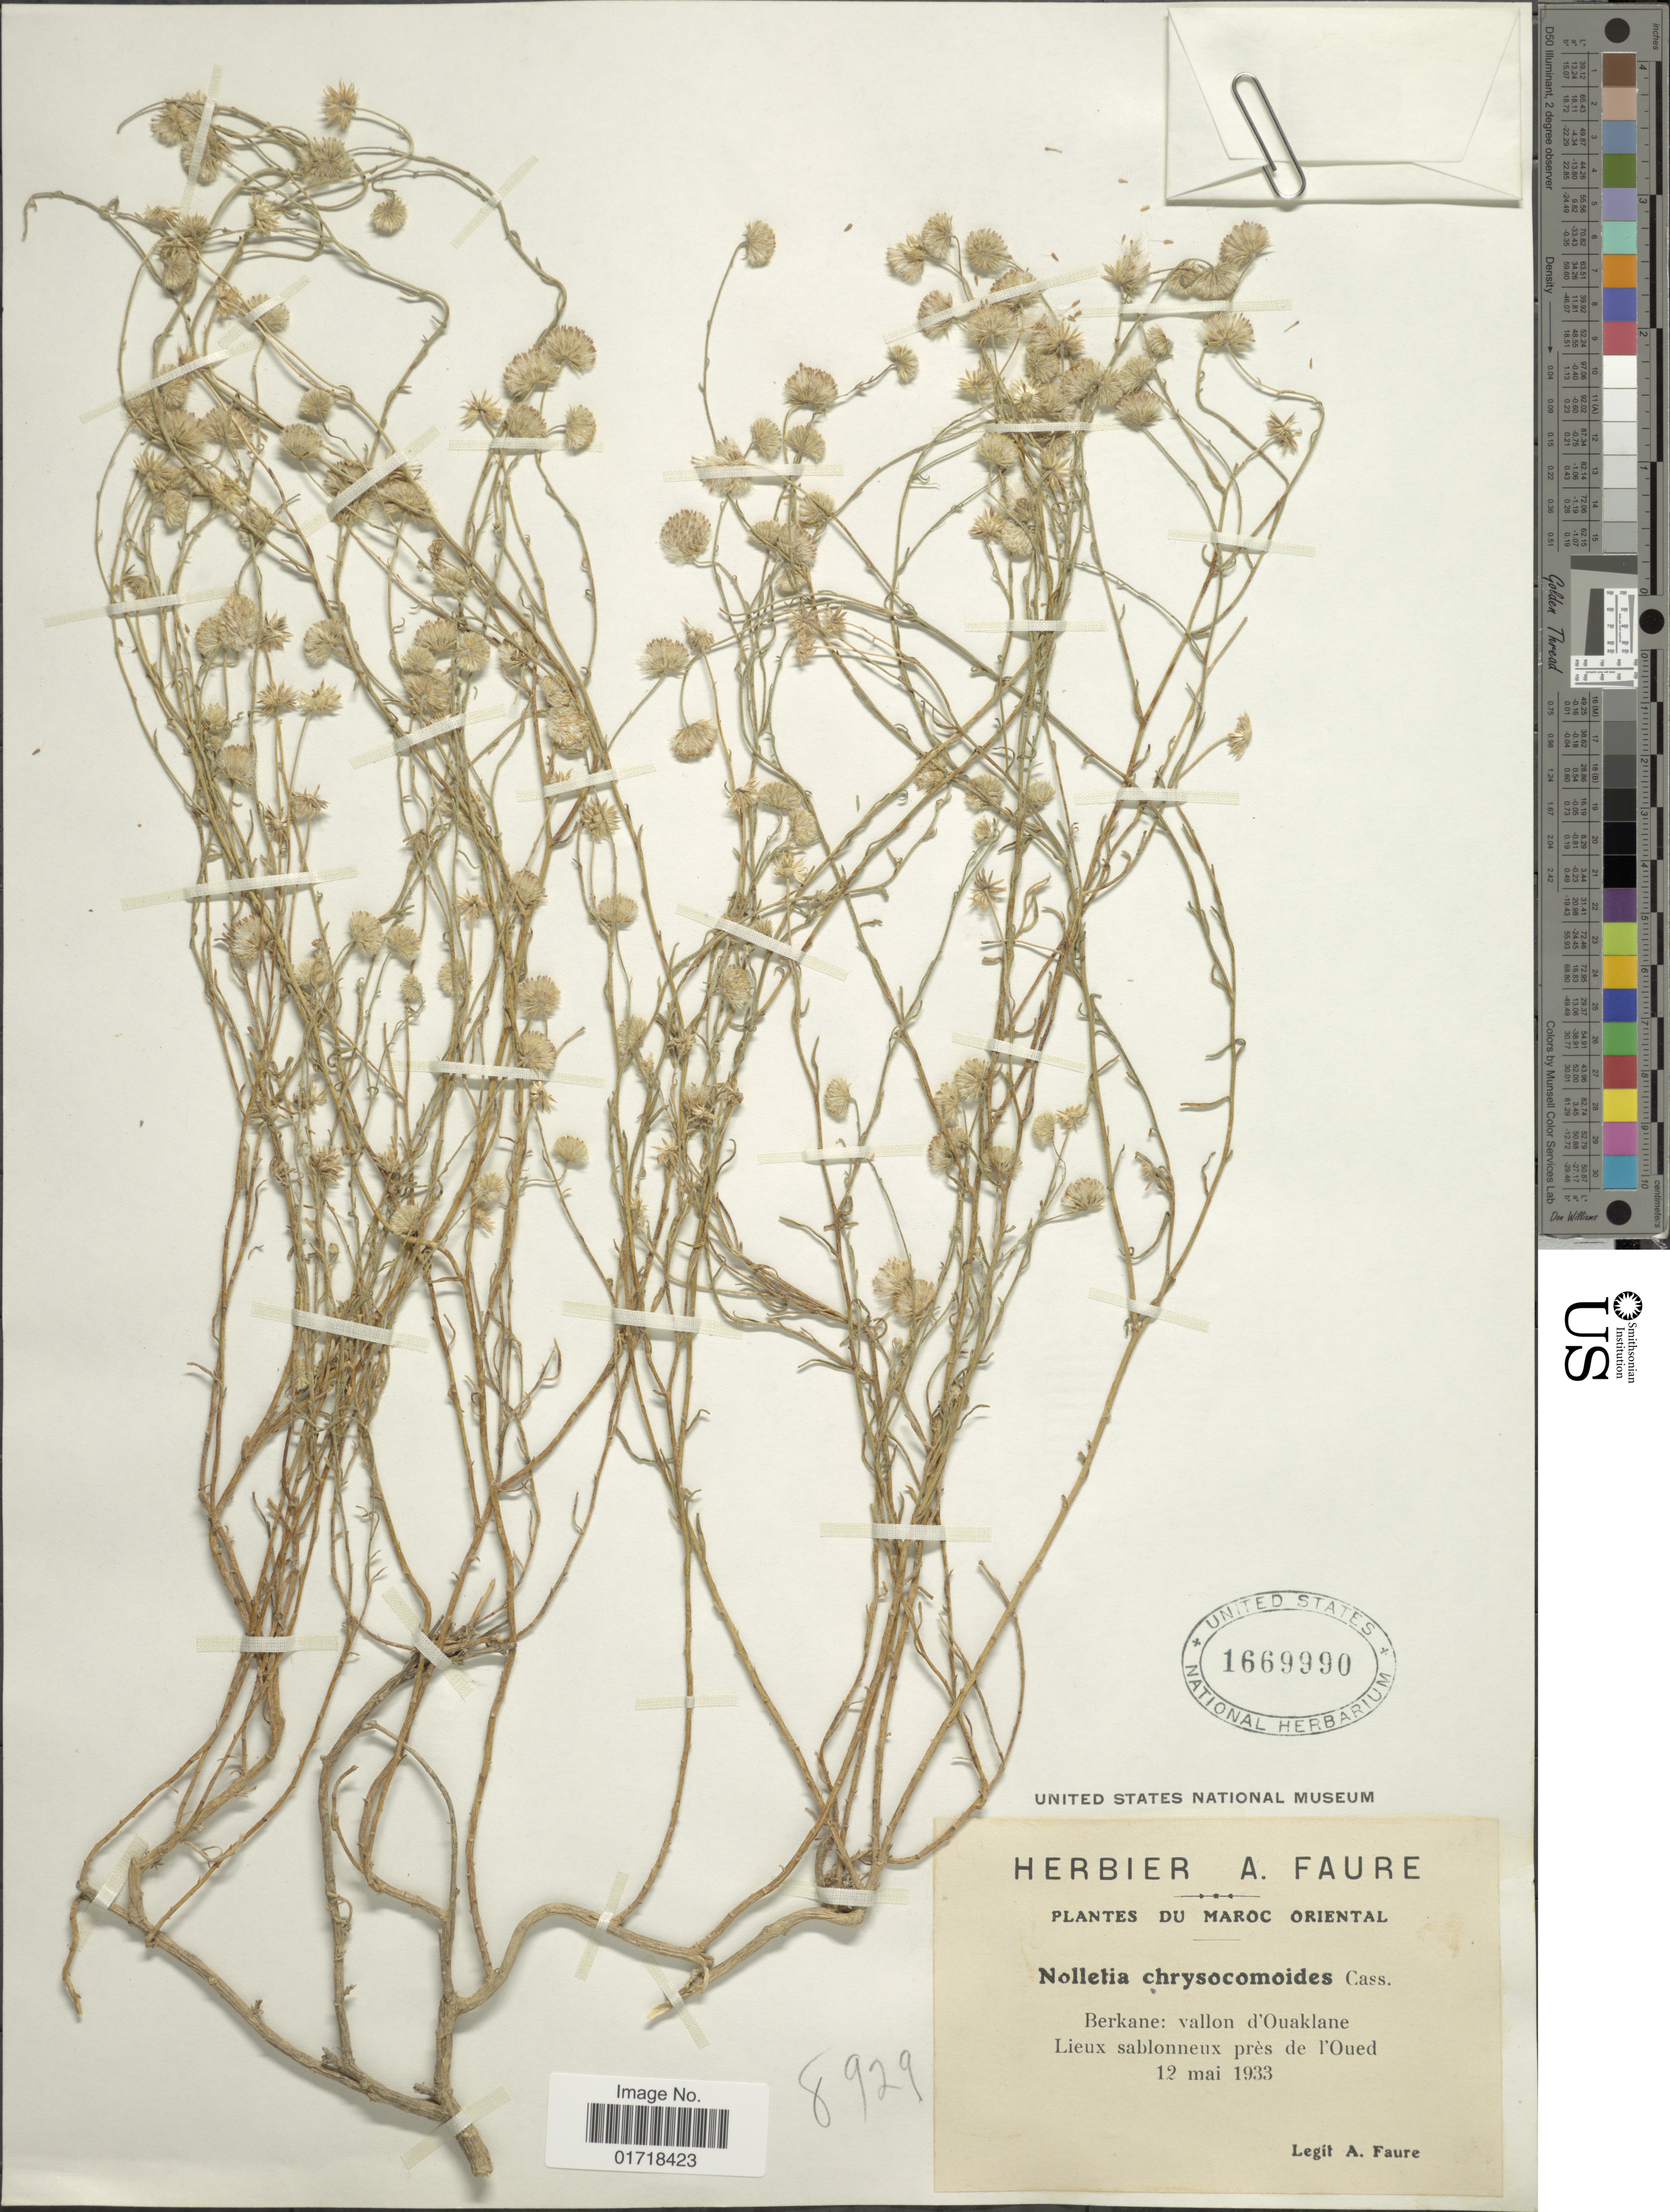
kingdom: Plantae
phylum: Tracheophyta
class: Magnoliopsida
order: Asterales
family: Asteraceae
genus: Nolletia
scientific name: Nolletia chrysocomoides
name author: (Desf.) Cass.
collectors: A. Faure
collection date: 1933-05-12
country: Morocco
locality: Du Maroc Oriental, Berkane: vallon d'Ouaklane, Lieux sablonneux pres de l'Oued.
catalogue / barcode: US 1669990